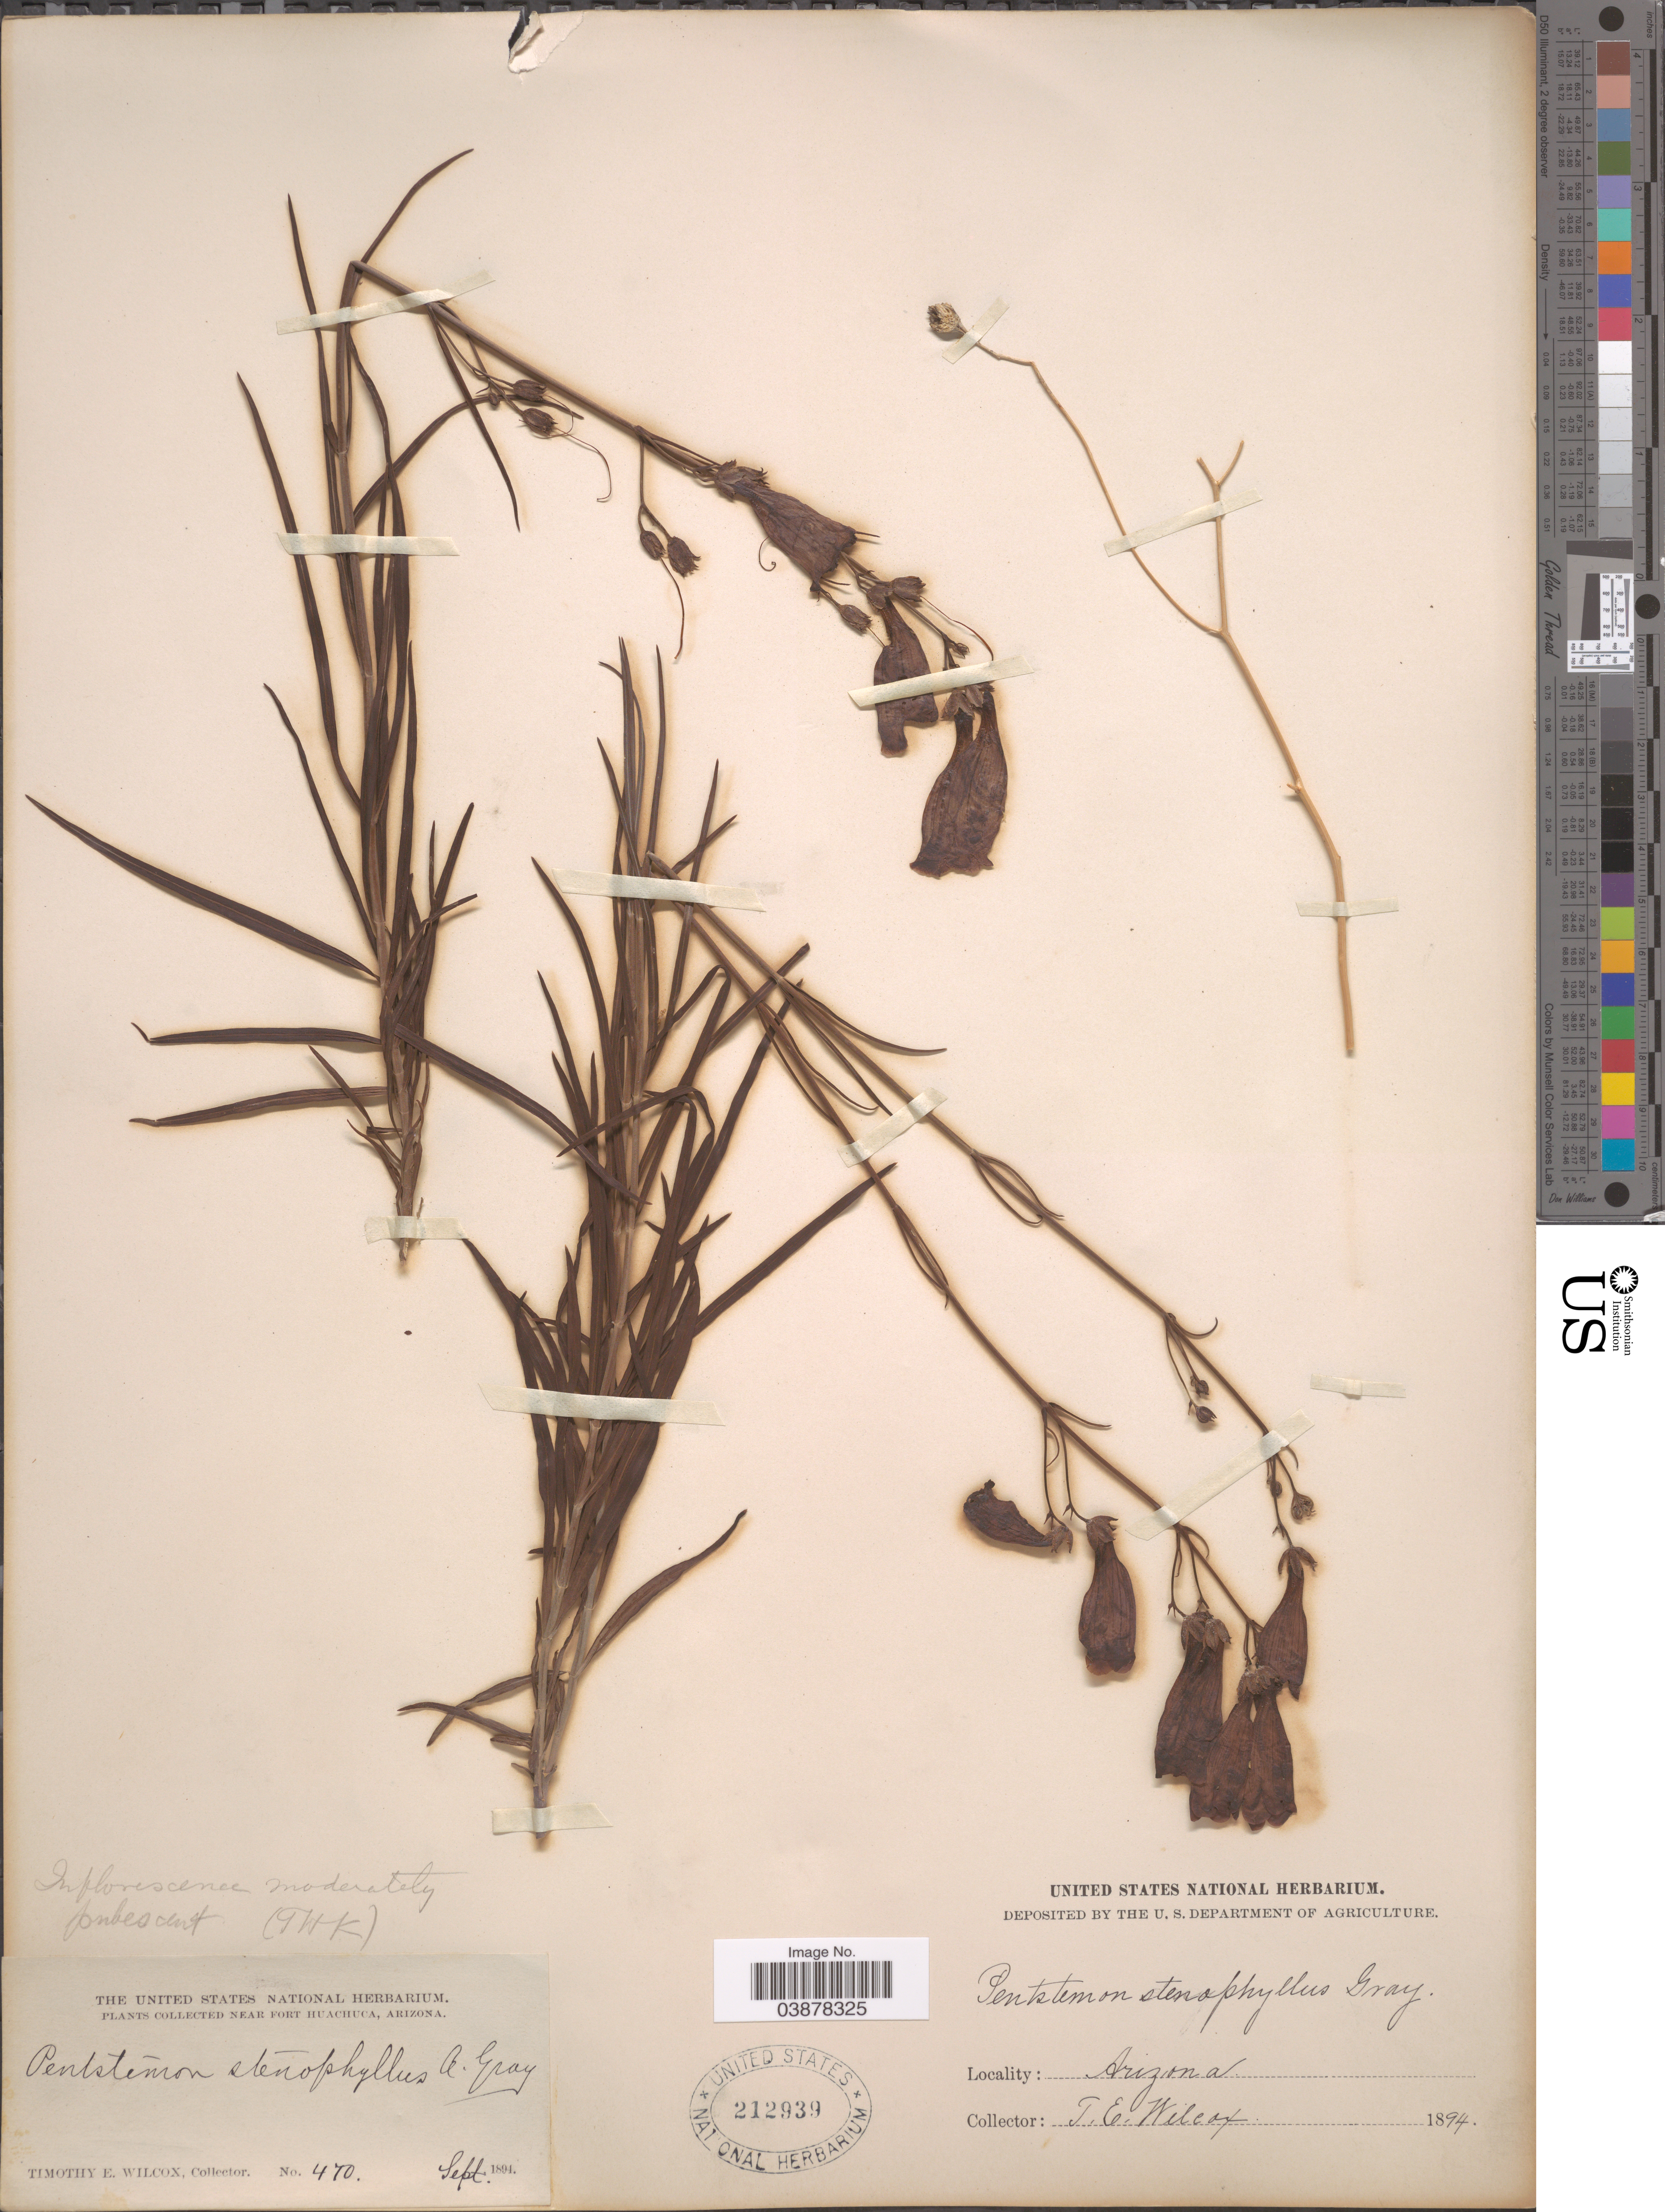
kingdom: Plantae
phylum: Tracheophyta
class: Magnoliopsida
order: Lamiales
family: Plantaginaceae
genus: Penstemon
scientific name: Penstemon stenophyllus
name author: A. Gray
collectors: T. E. Wilcox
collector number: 470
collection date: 1894-09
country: United States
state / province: Arizona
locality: Near Fort Huachuca.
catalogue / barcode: US 212939